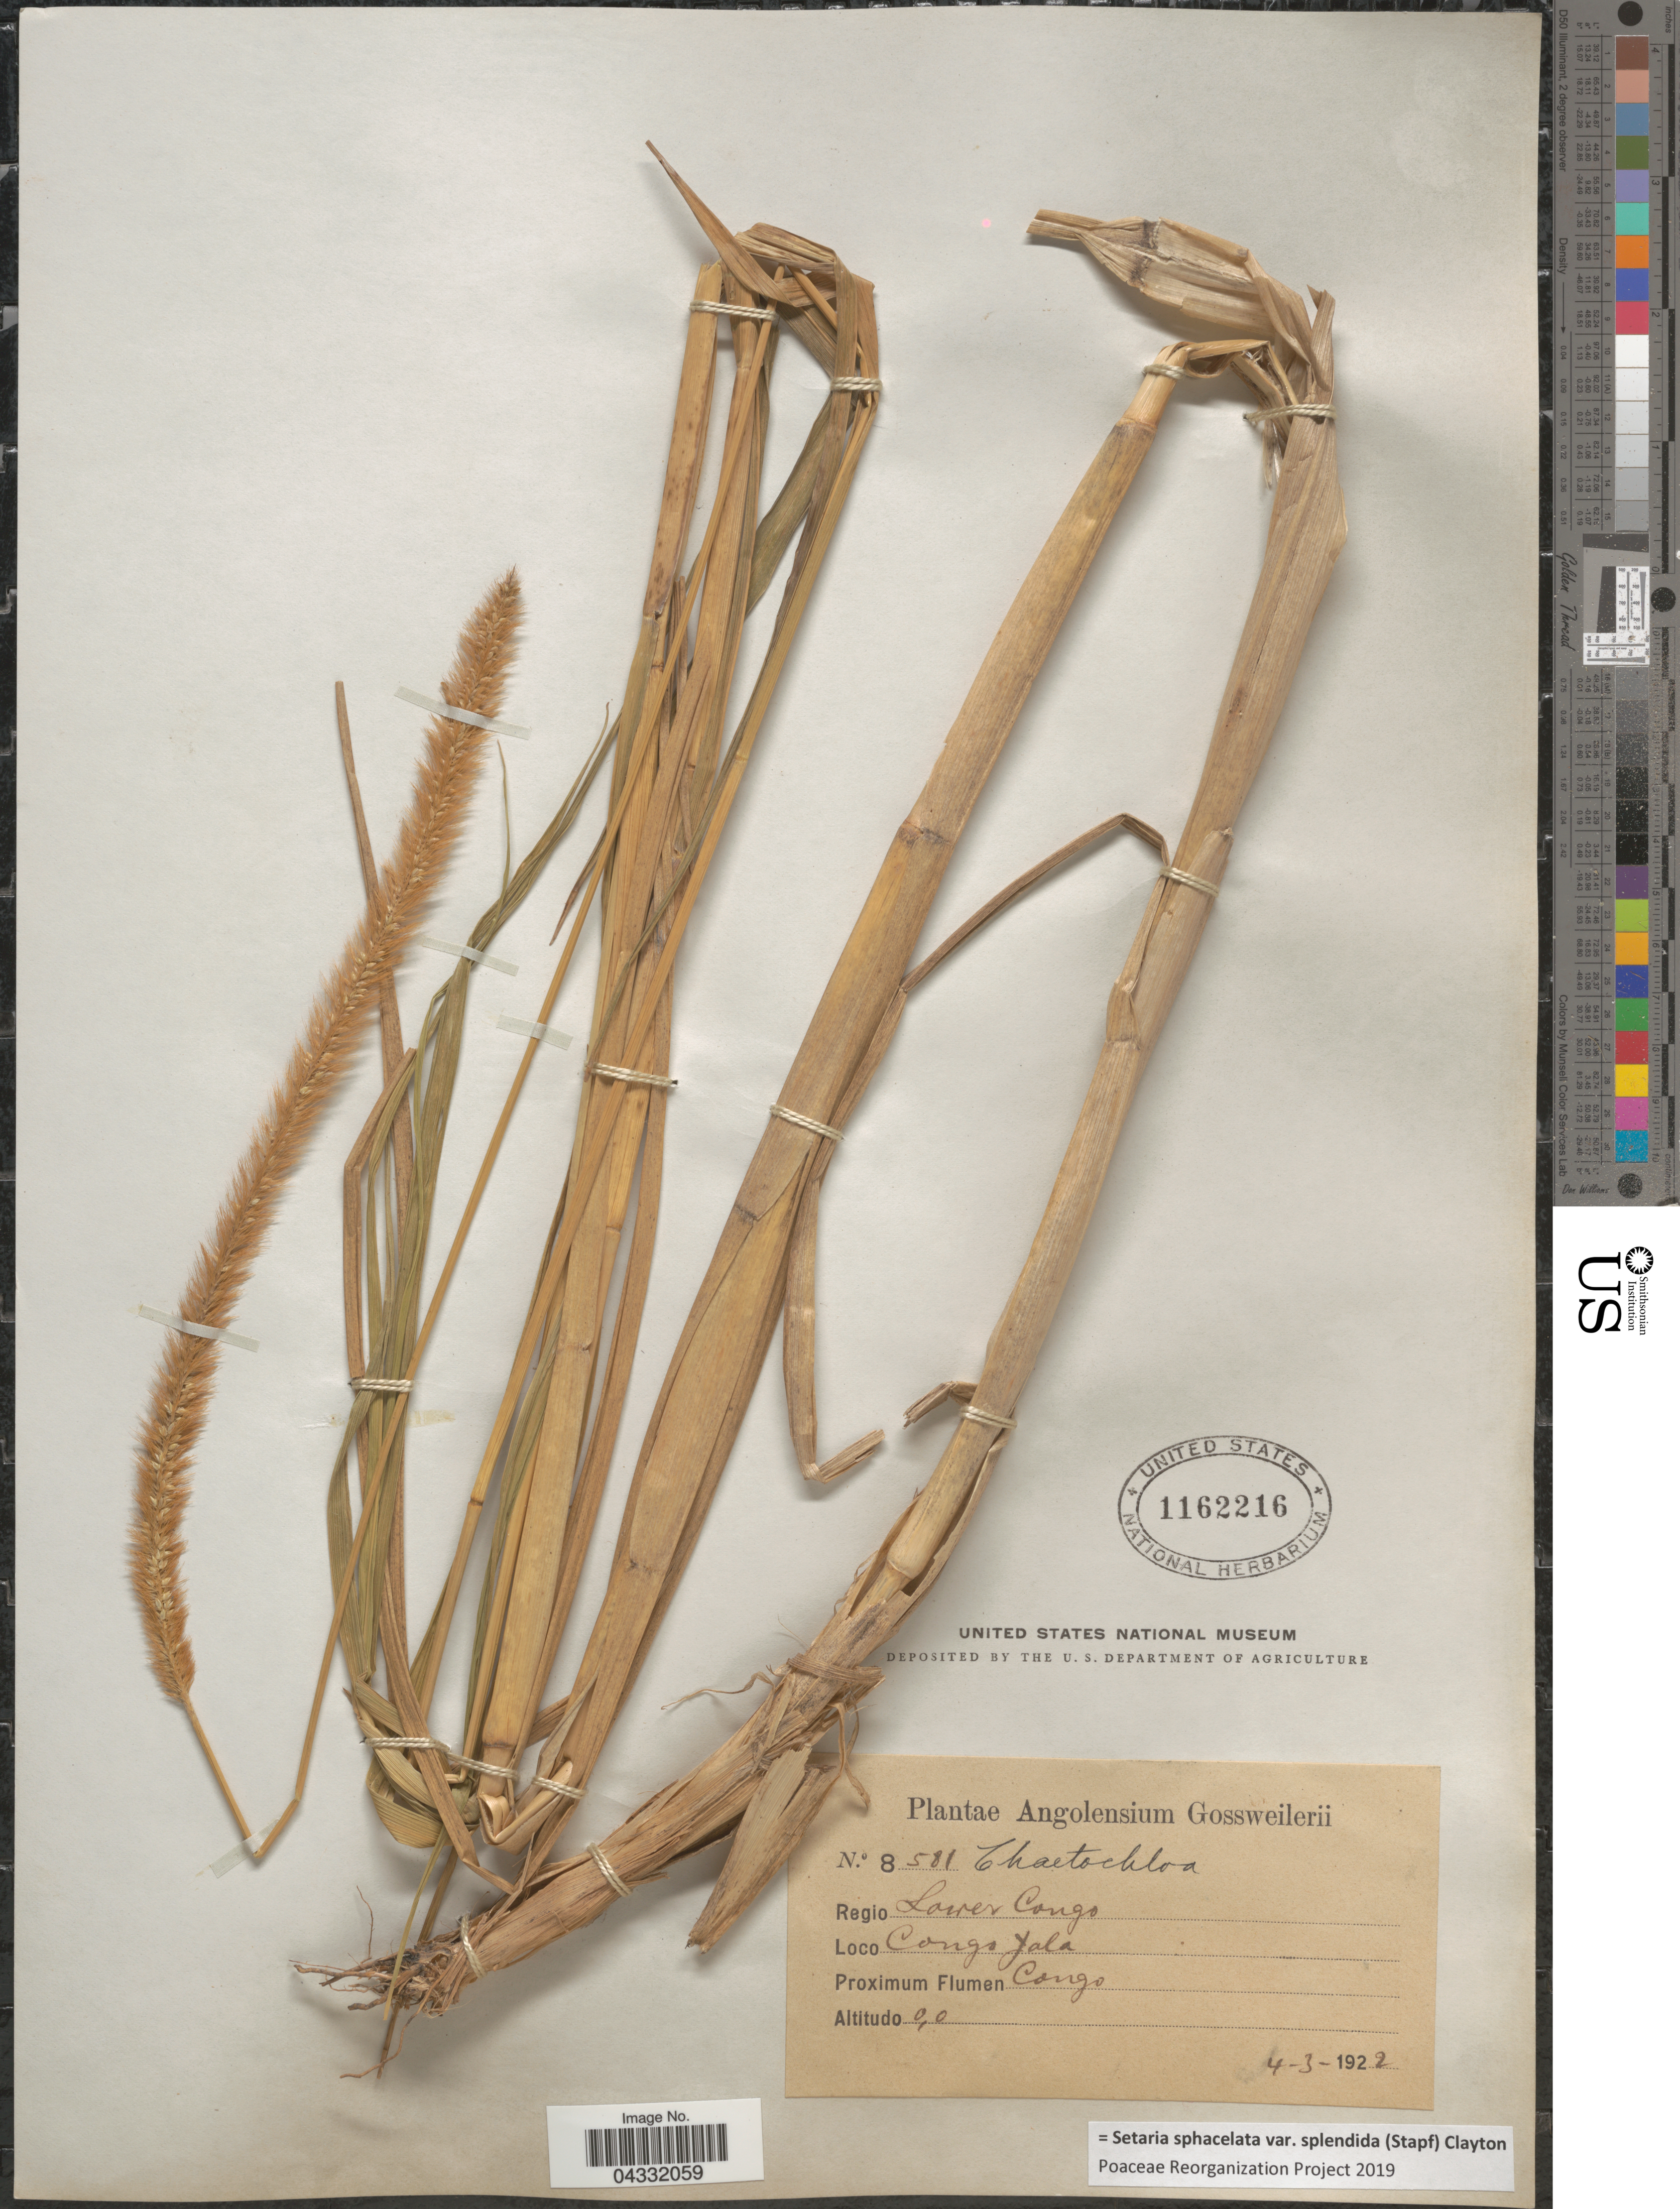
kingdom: Plantae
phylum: Tracheophyta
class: Liliopsida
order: Poales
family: Poaceae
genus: Setaria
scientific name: Setaria sphacelata var. splendida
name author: (Stapf) Clayton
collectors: -. Gossweiler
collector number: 8581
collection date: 1922-03-04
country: Angola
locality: Regio Lower Congo. Congo Yala. Proximum Flumen Congo.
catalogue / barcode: US 1162216